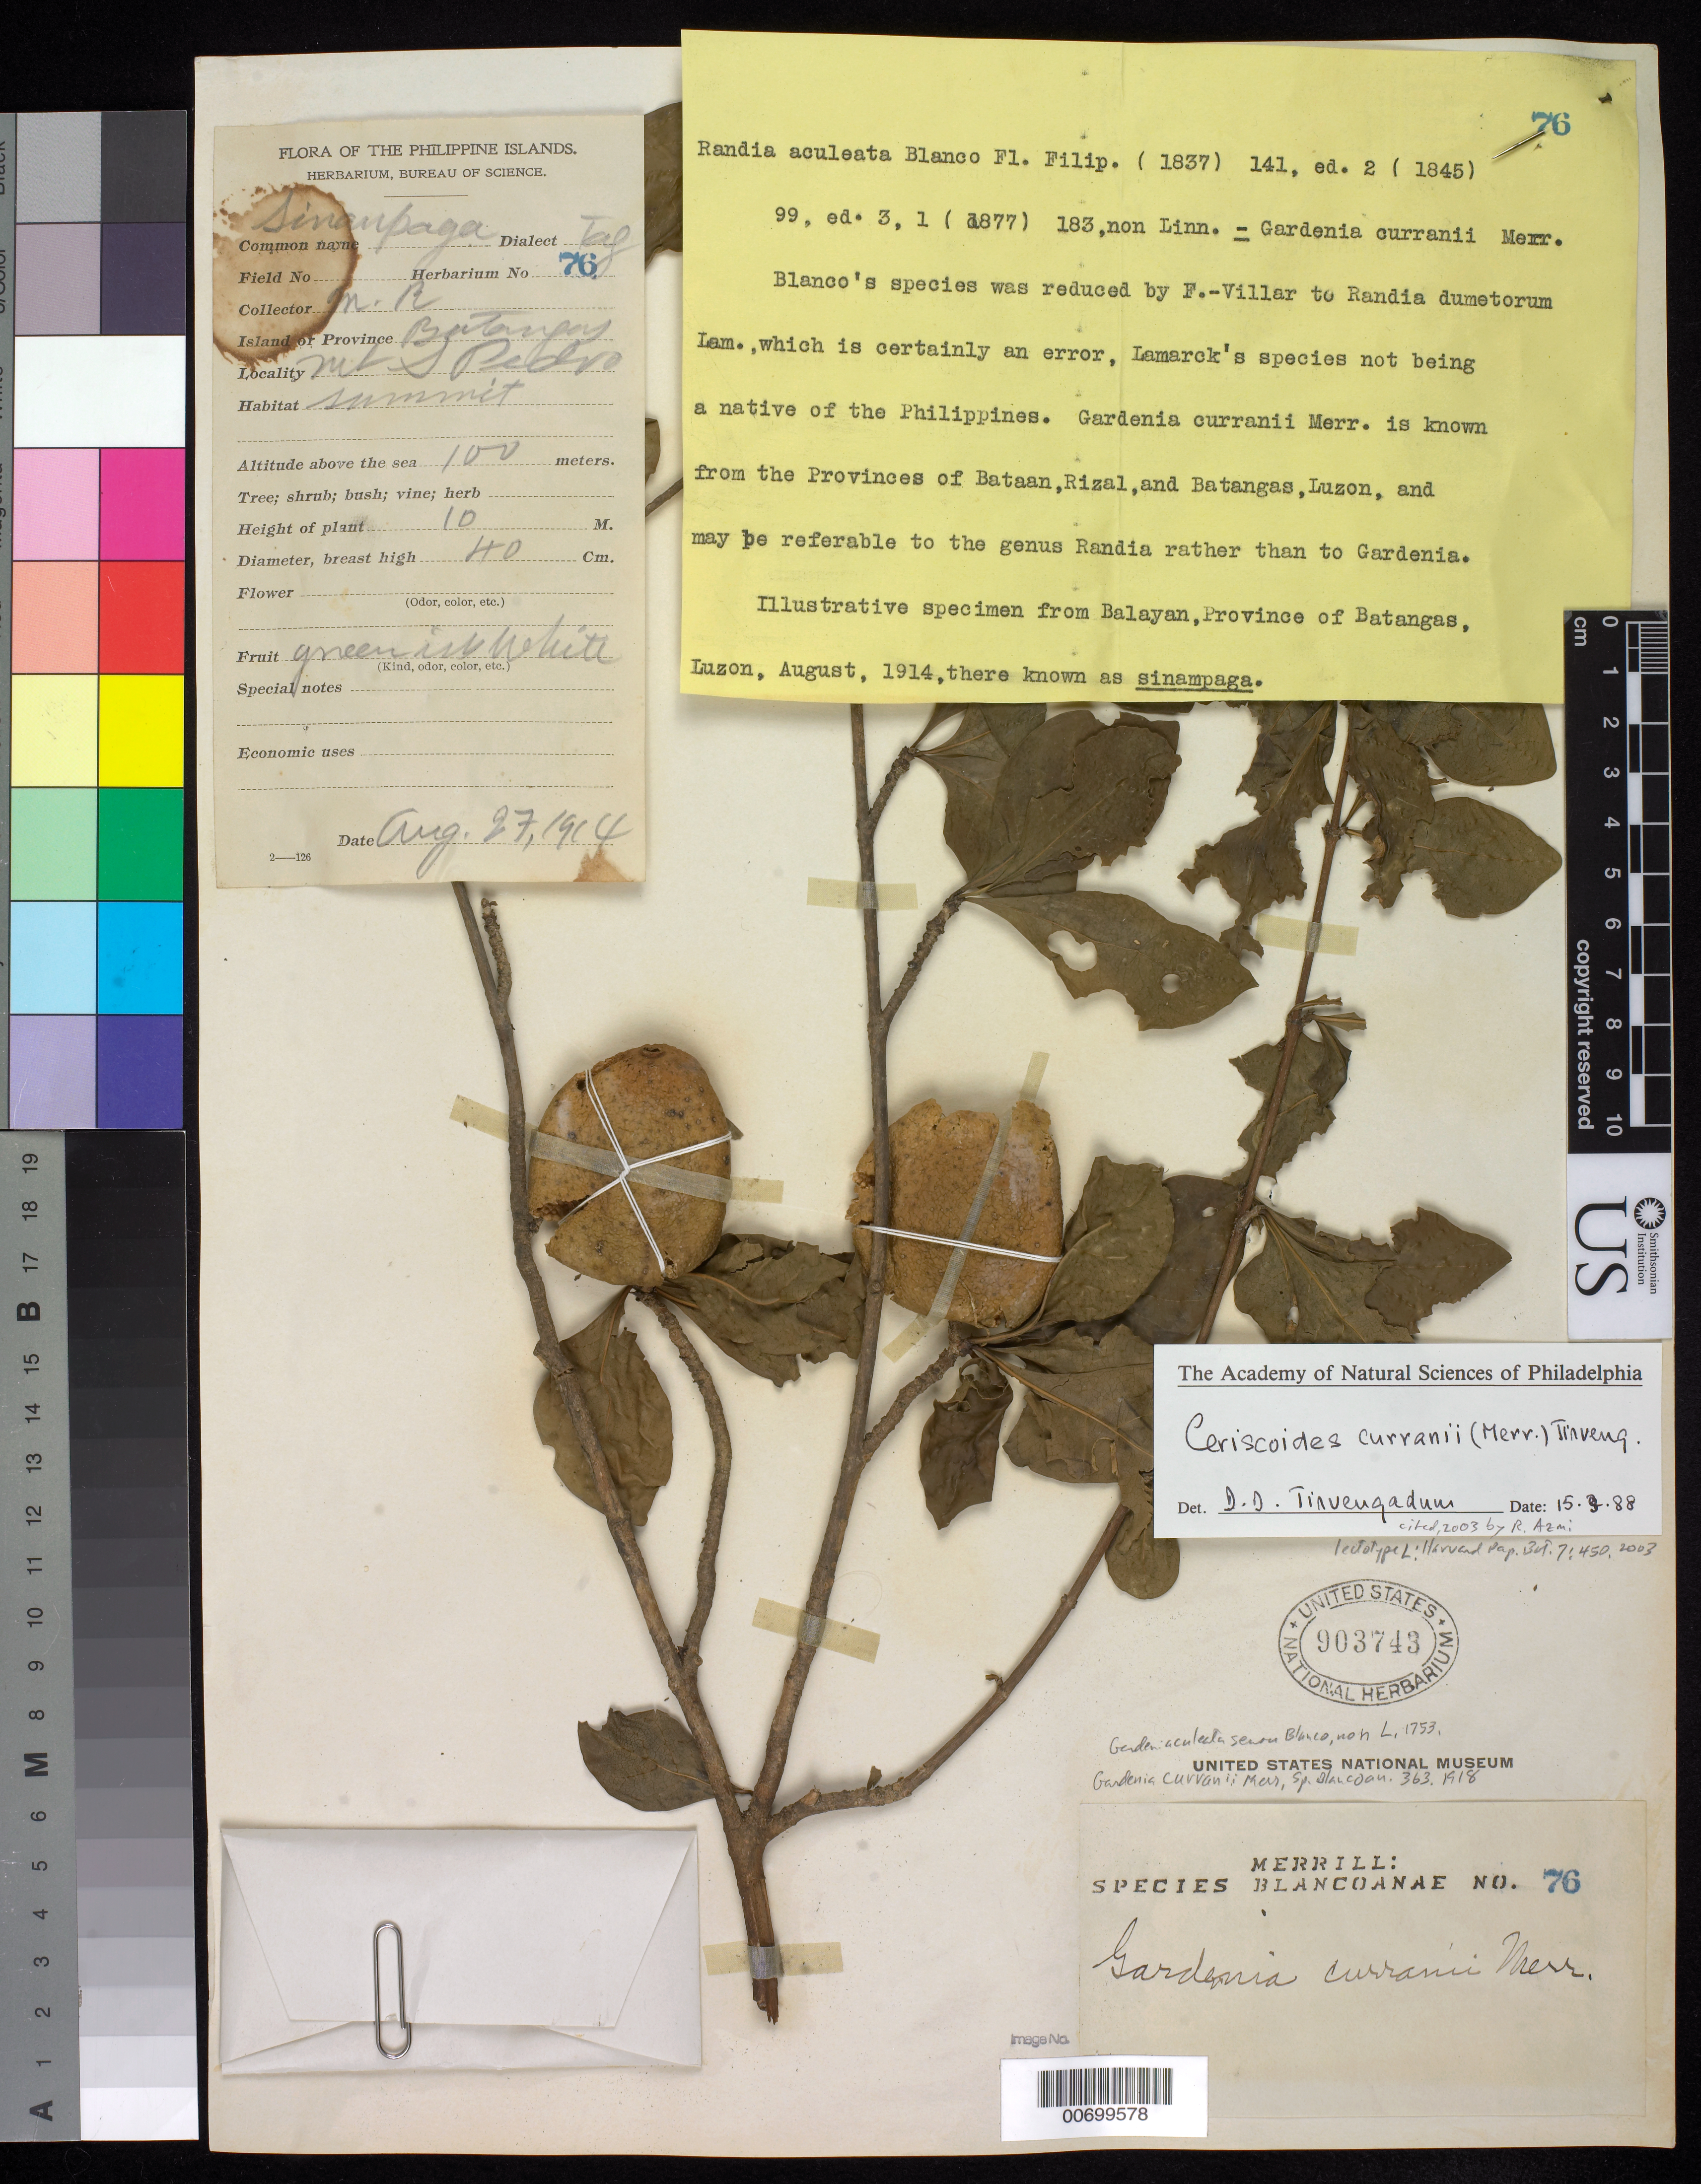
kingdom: Plantae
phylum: Tracheophyta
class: Magnoliopsida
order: Gentianales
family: Rubiaceae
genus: Gardenia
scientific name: Gardenia curranii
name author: Merr.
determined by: Tirvengadum, D. D.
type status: Isolectotype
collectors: M. Ramos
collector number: Sp. Blancoan. 0076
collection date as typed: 27 Aug 1914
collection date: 1914-08-27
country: Philippines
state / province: Calabarzon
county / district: Batangas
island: Luzon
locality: Balayan, Mt. S. Pedro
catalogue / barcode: US 903743